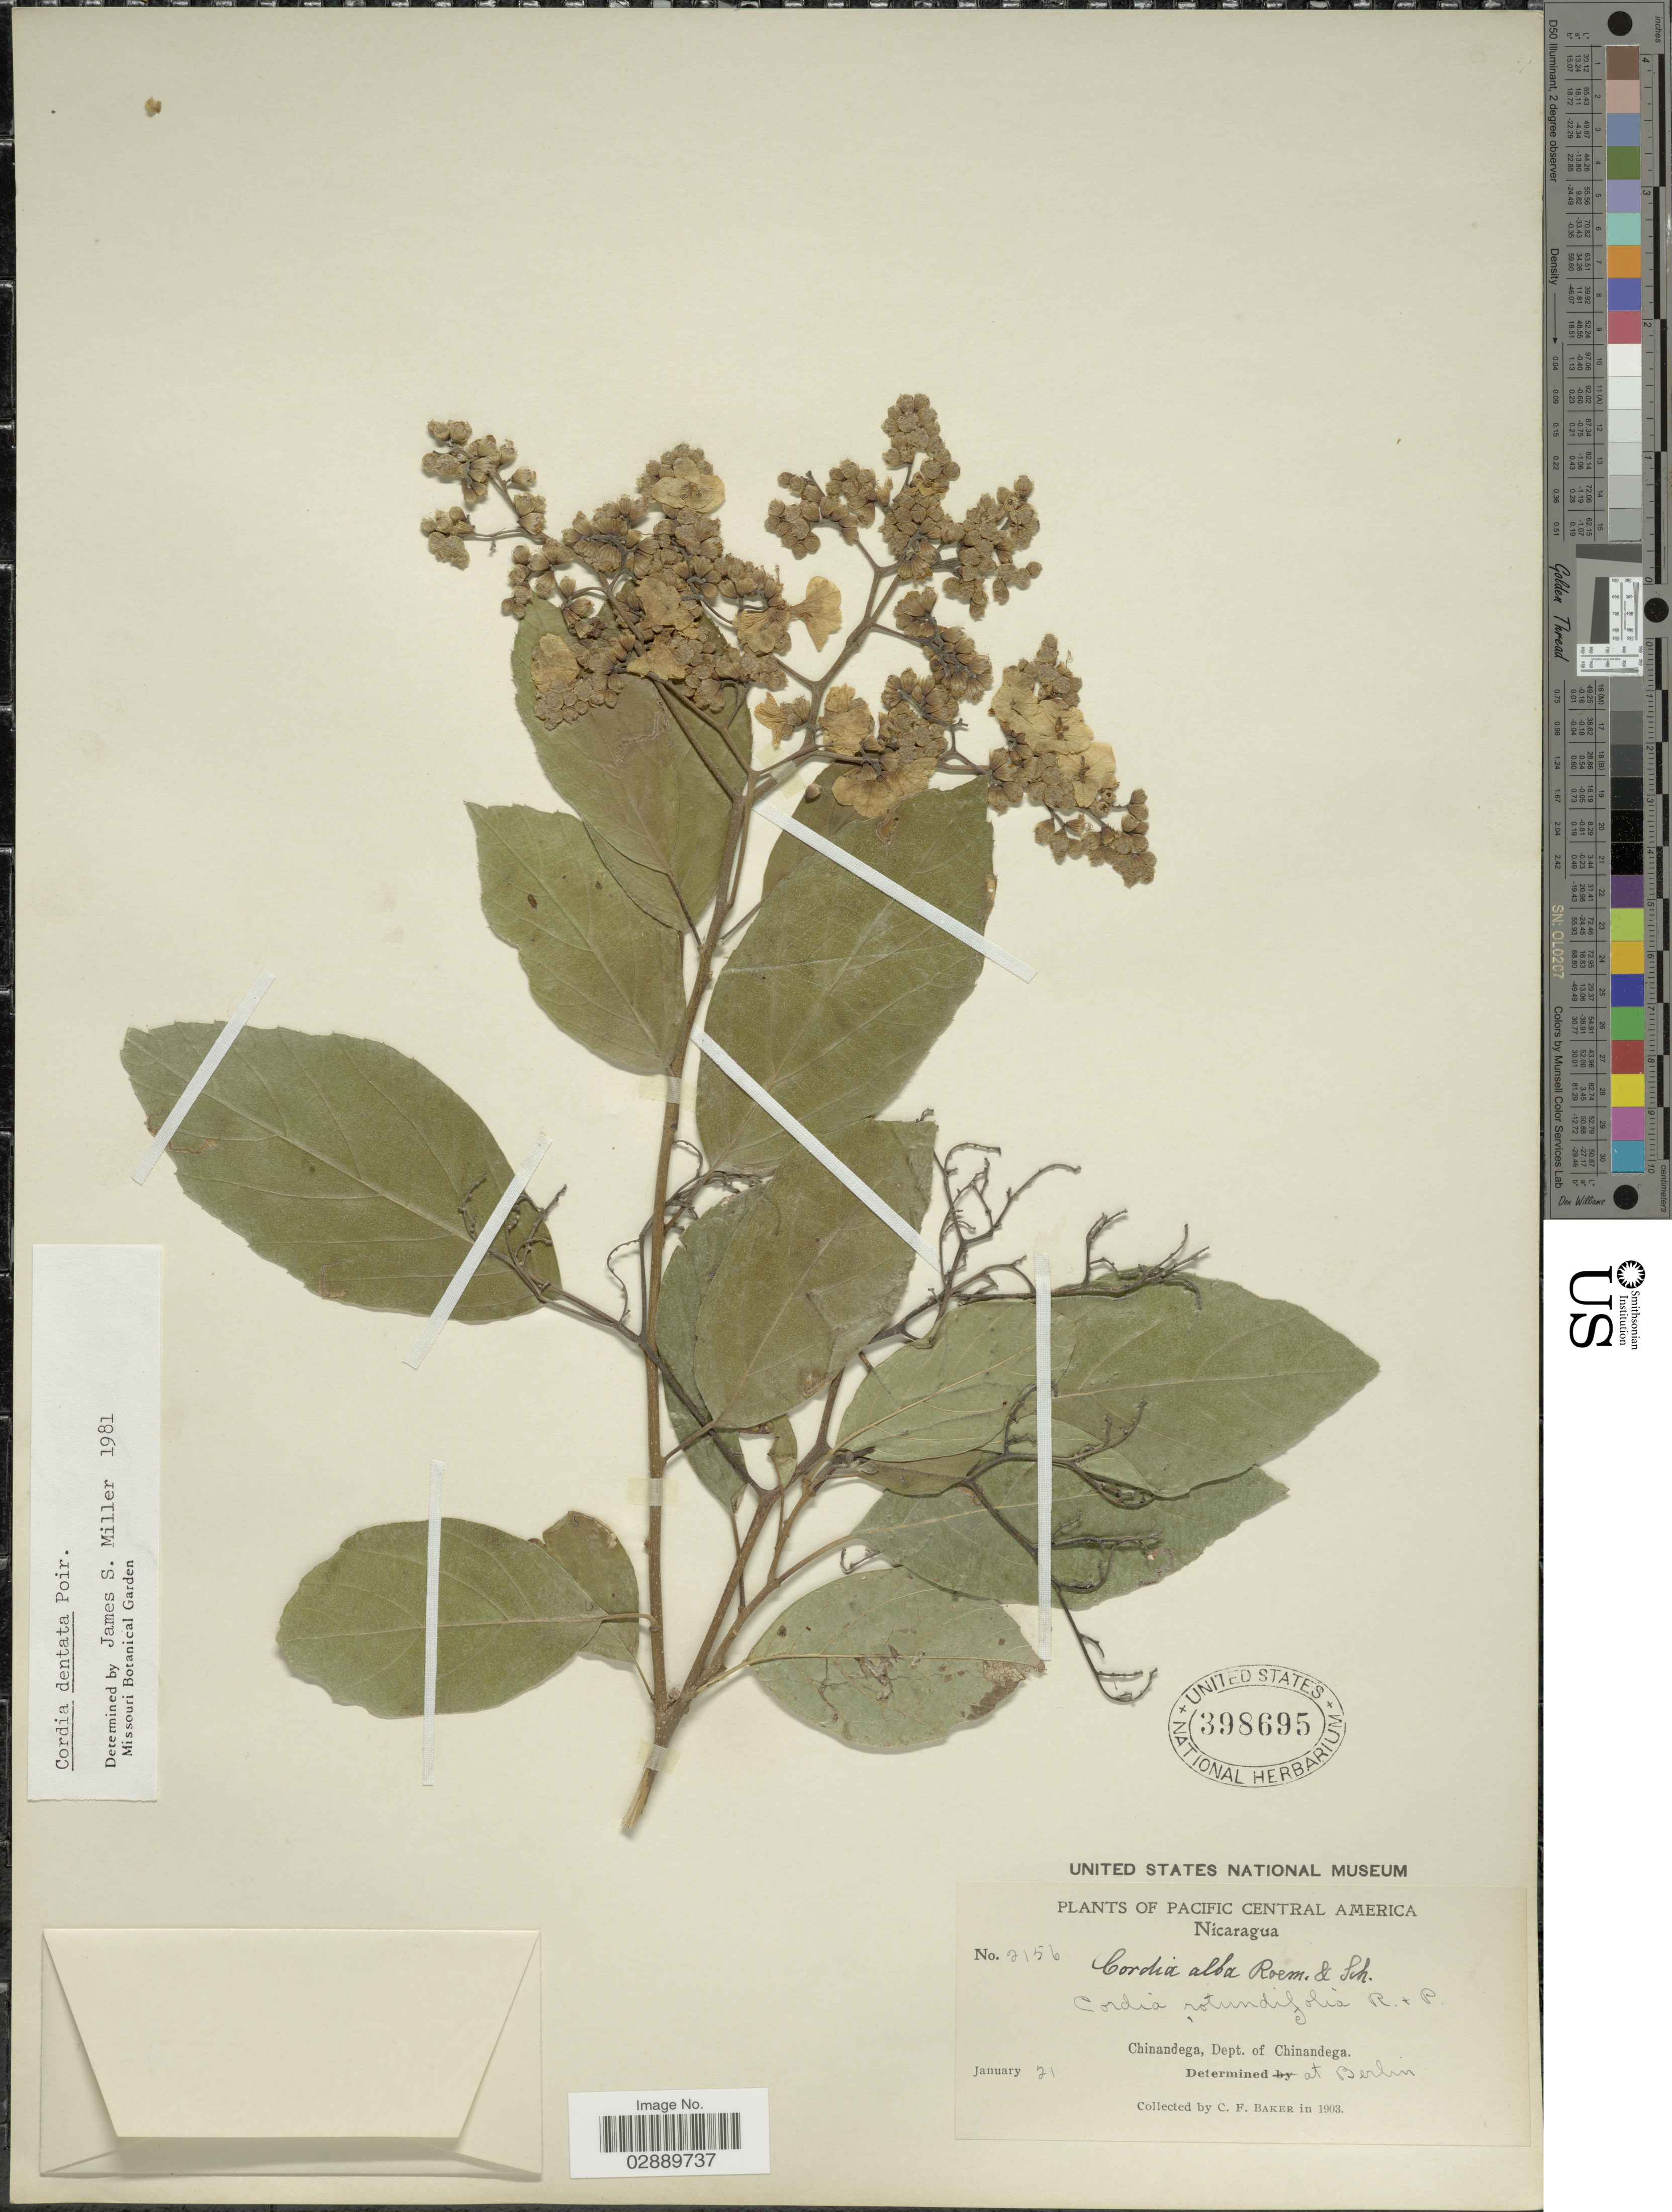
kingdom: Plantae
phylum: Tracheophyta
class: Magnoliopsida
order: Boraginales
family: Cordiaceae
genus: Cordia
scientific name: Cordia dentata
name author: Poir.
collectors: C. F. Baker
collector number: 2156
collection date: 1903-01-21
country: Nicaragua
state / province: Chinandega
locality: Chinandega, Dept. of Chinandega.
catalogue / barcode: US 398695